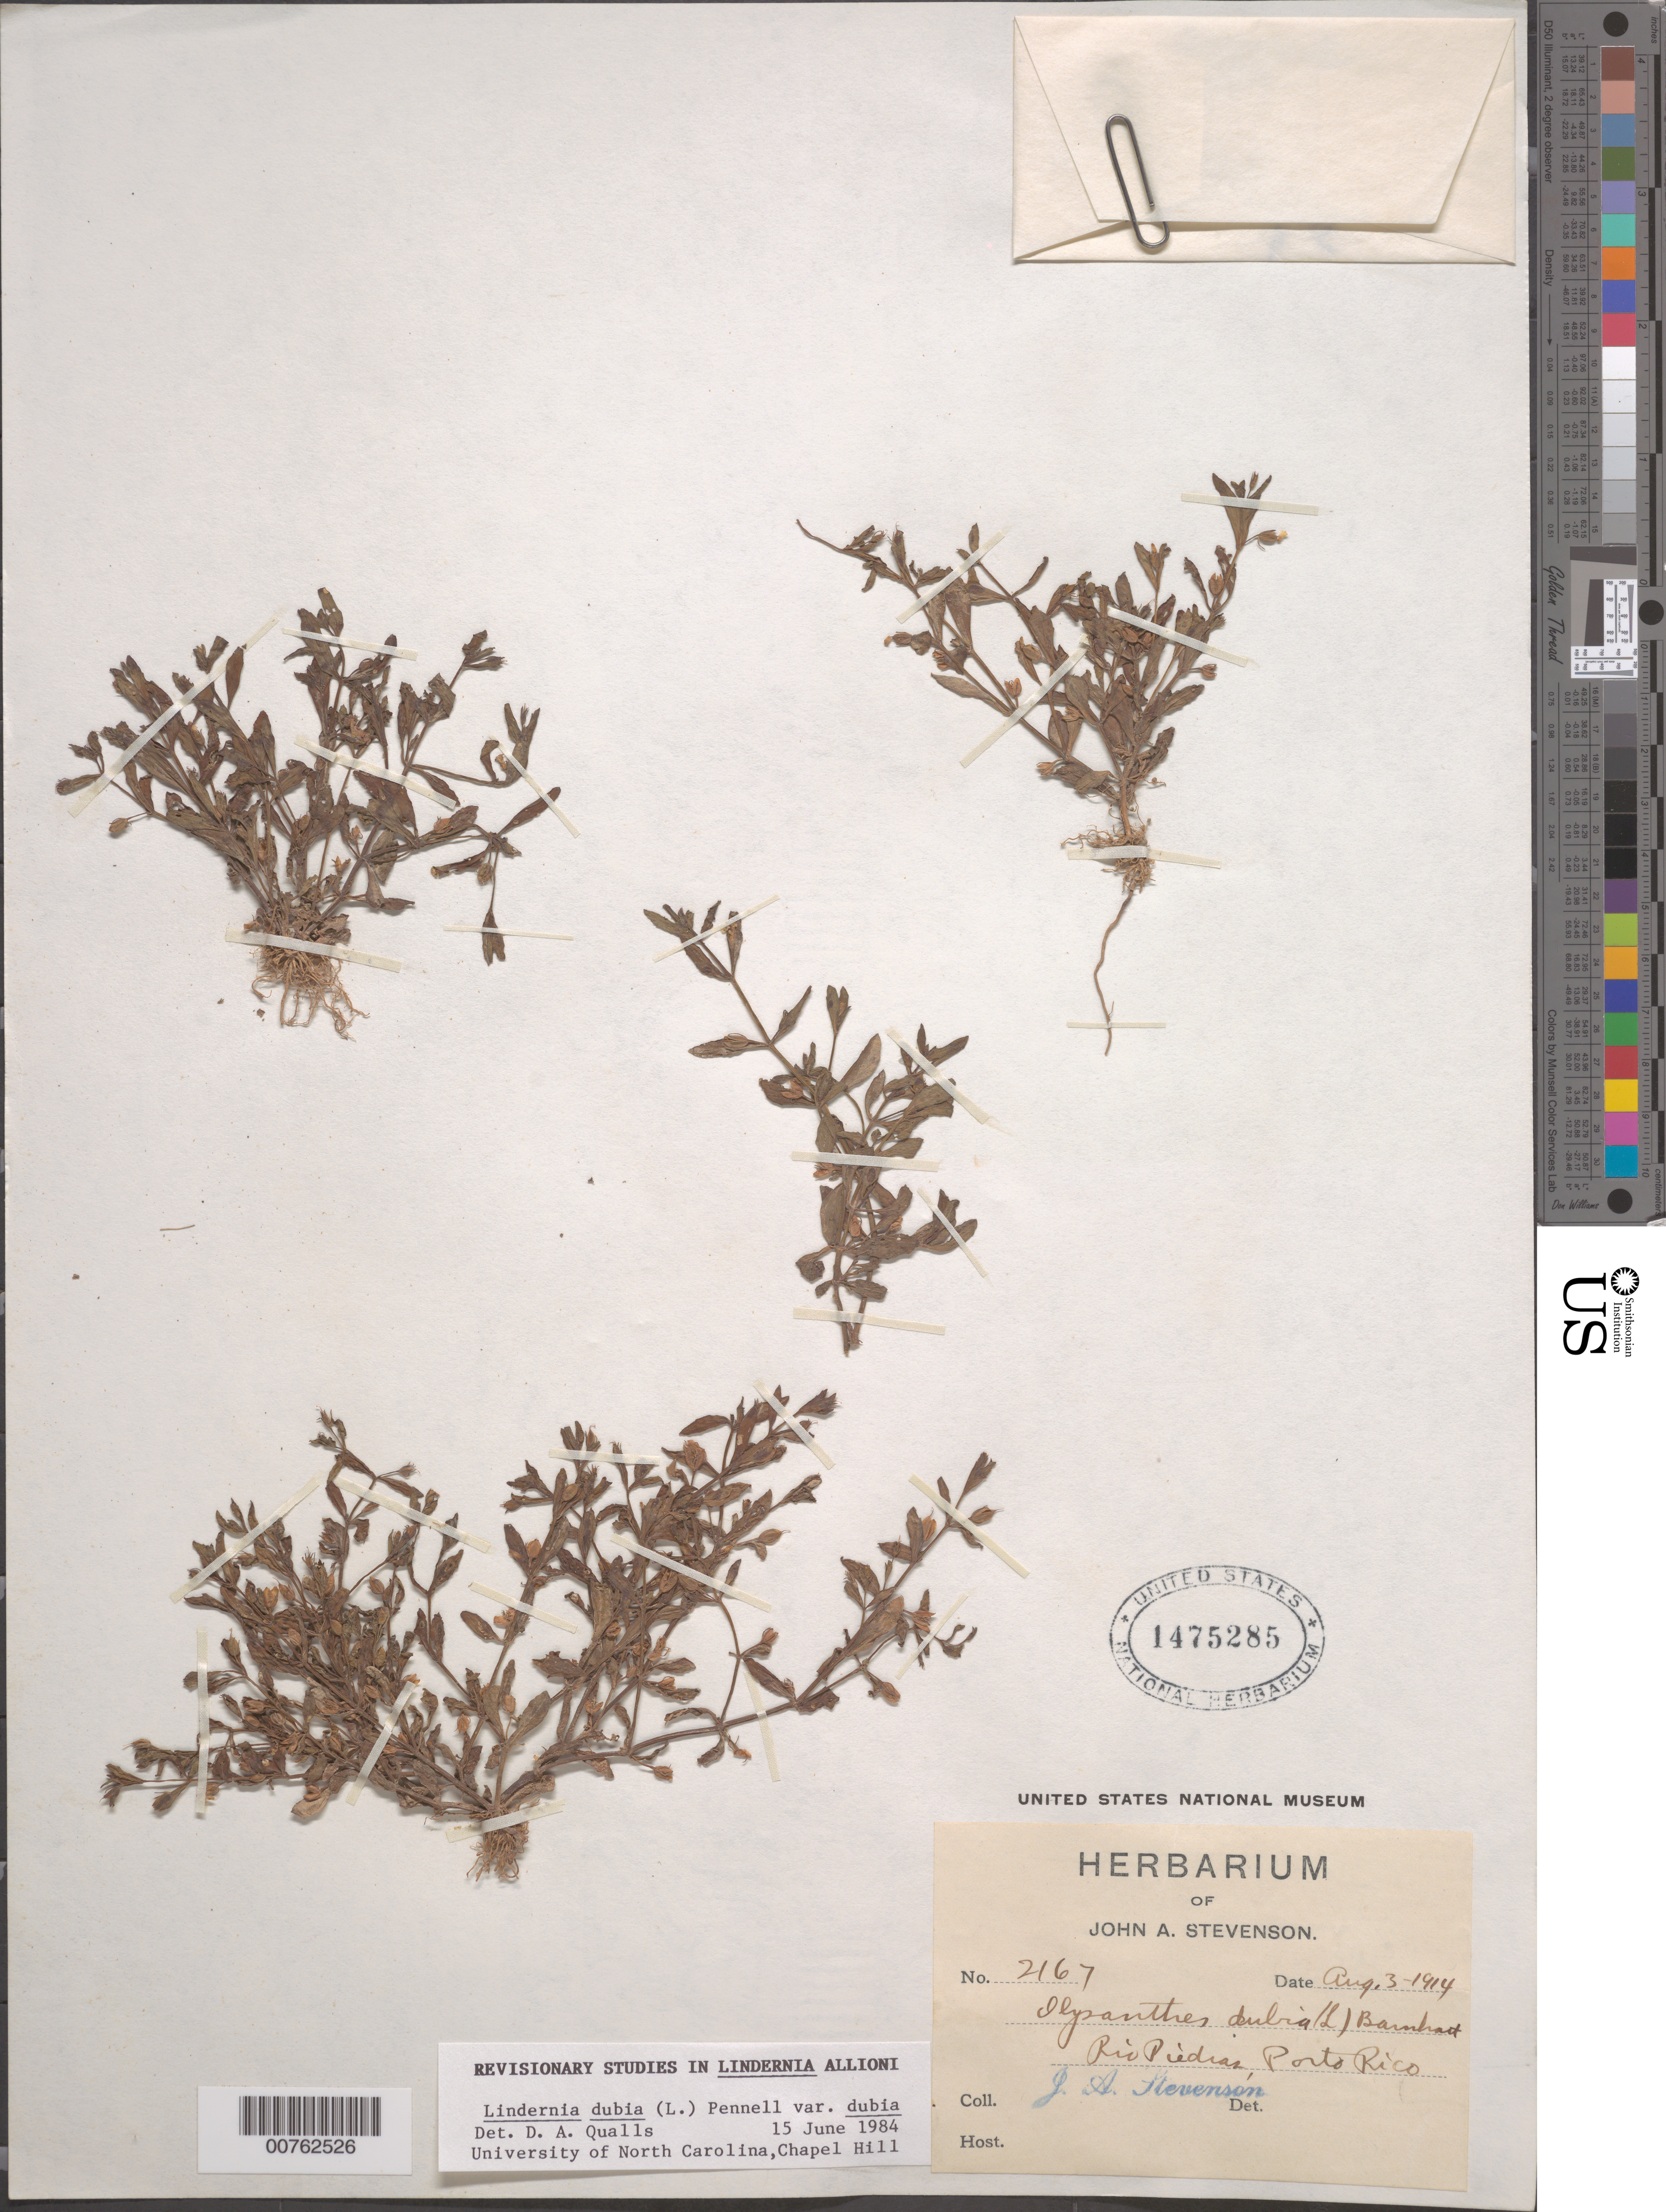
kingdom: Plantae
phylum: Tracheophyta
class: Magnoliopsida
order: Lamiales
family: Linderniaceae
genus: Lindernia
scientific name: Lindernia dubia var. dubia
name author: (L.) Pennell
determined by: Qualls, D. A.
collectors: J. Stevenson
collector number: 2167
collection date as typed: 03 Aug 1914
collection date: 1914-08-03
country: Puerto Rico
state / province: San Juan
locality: Río Piedras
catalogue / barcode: US 1475285